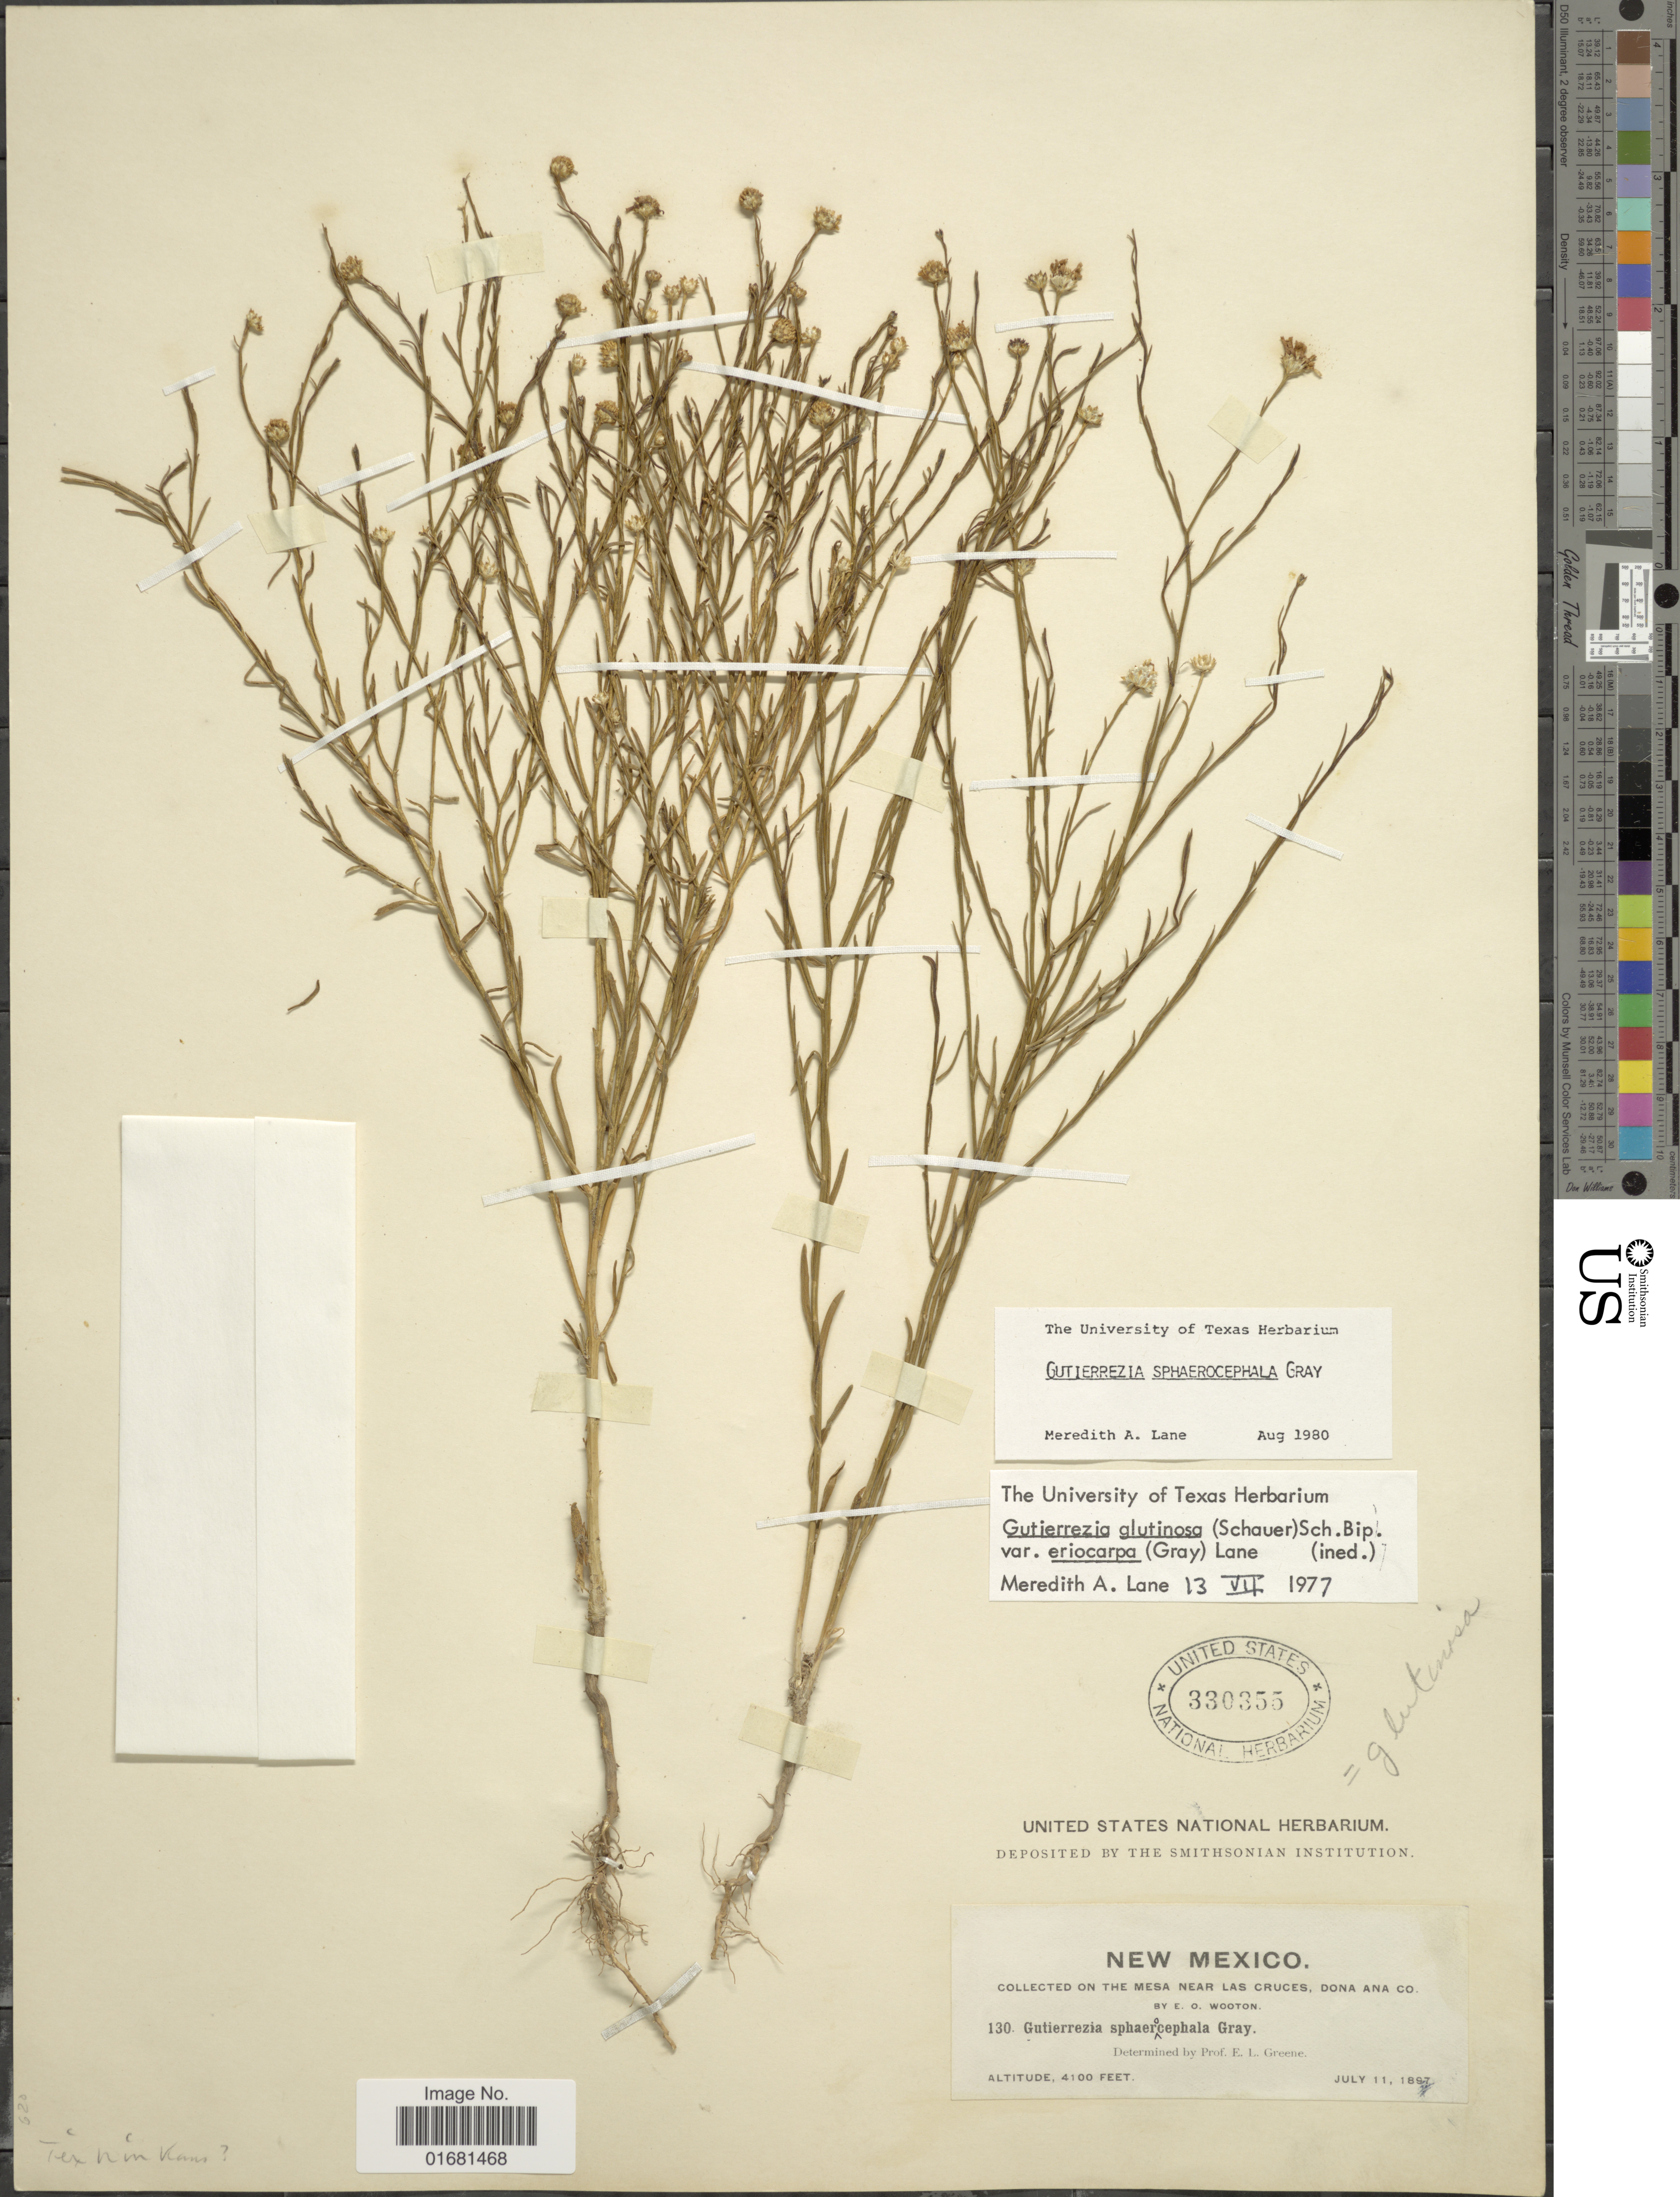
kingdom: Plantae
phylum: Tracheophyta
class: Magnoliopsida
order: Asterales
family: Asteraceae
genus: Gutierrezia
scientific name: Gutierrezia sphaerocephala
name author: A. Gray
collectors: E. O. Wooton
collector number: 130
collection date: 1897-07-11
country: United States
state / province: New Mexico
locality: New Mexico. On the Mesa near Las Cruces, Dona Ana Co.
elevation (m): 1250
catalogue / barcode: US 330355